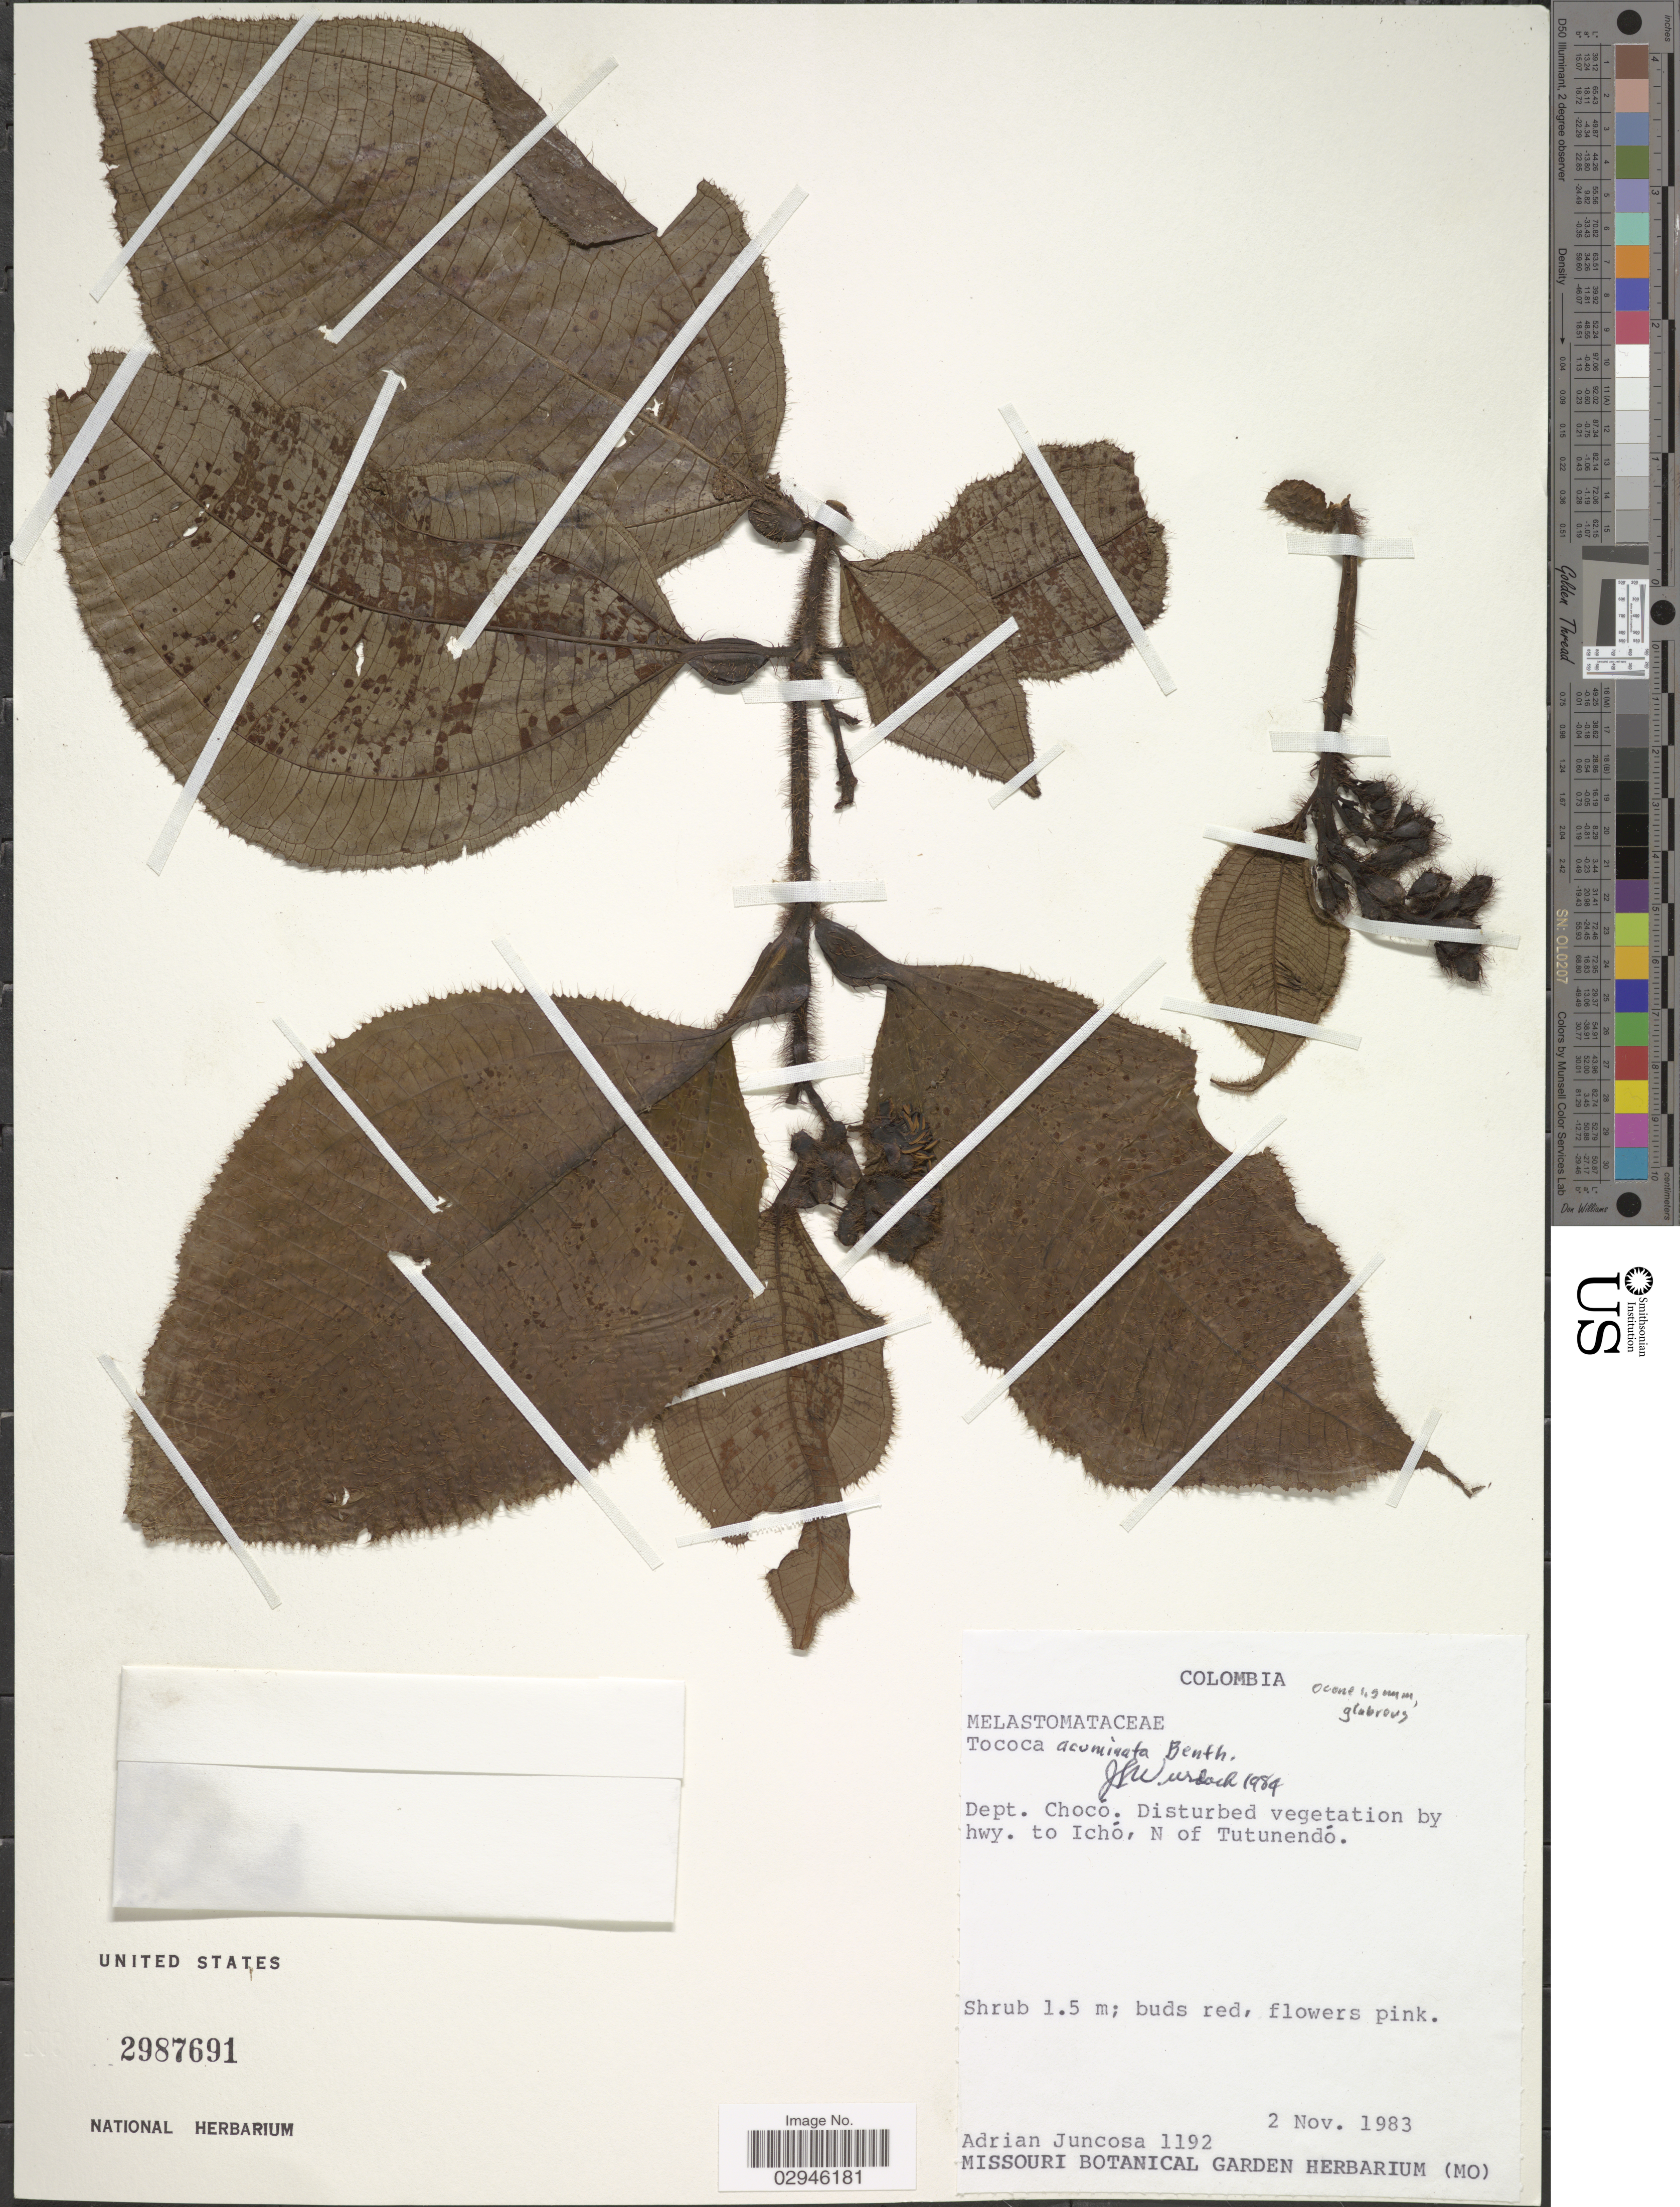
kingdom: Plantae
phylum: Tracheophyta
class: Magnoliopsida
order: Myrtales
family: Melastomataceae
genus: Tococa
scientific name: Tococa acuminata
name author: Benth.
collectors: A. Juncosa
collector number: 1192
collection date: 1983-11-02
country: Colombia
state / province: Chocó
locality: Dept. Chocó. Disturbed vegetation by hwy. to Ichó, N of Tutunendó.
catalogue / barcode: US 2987691